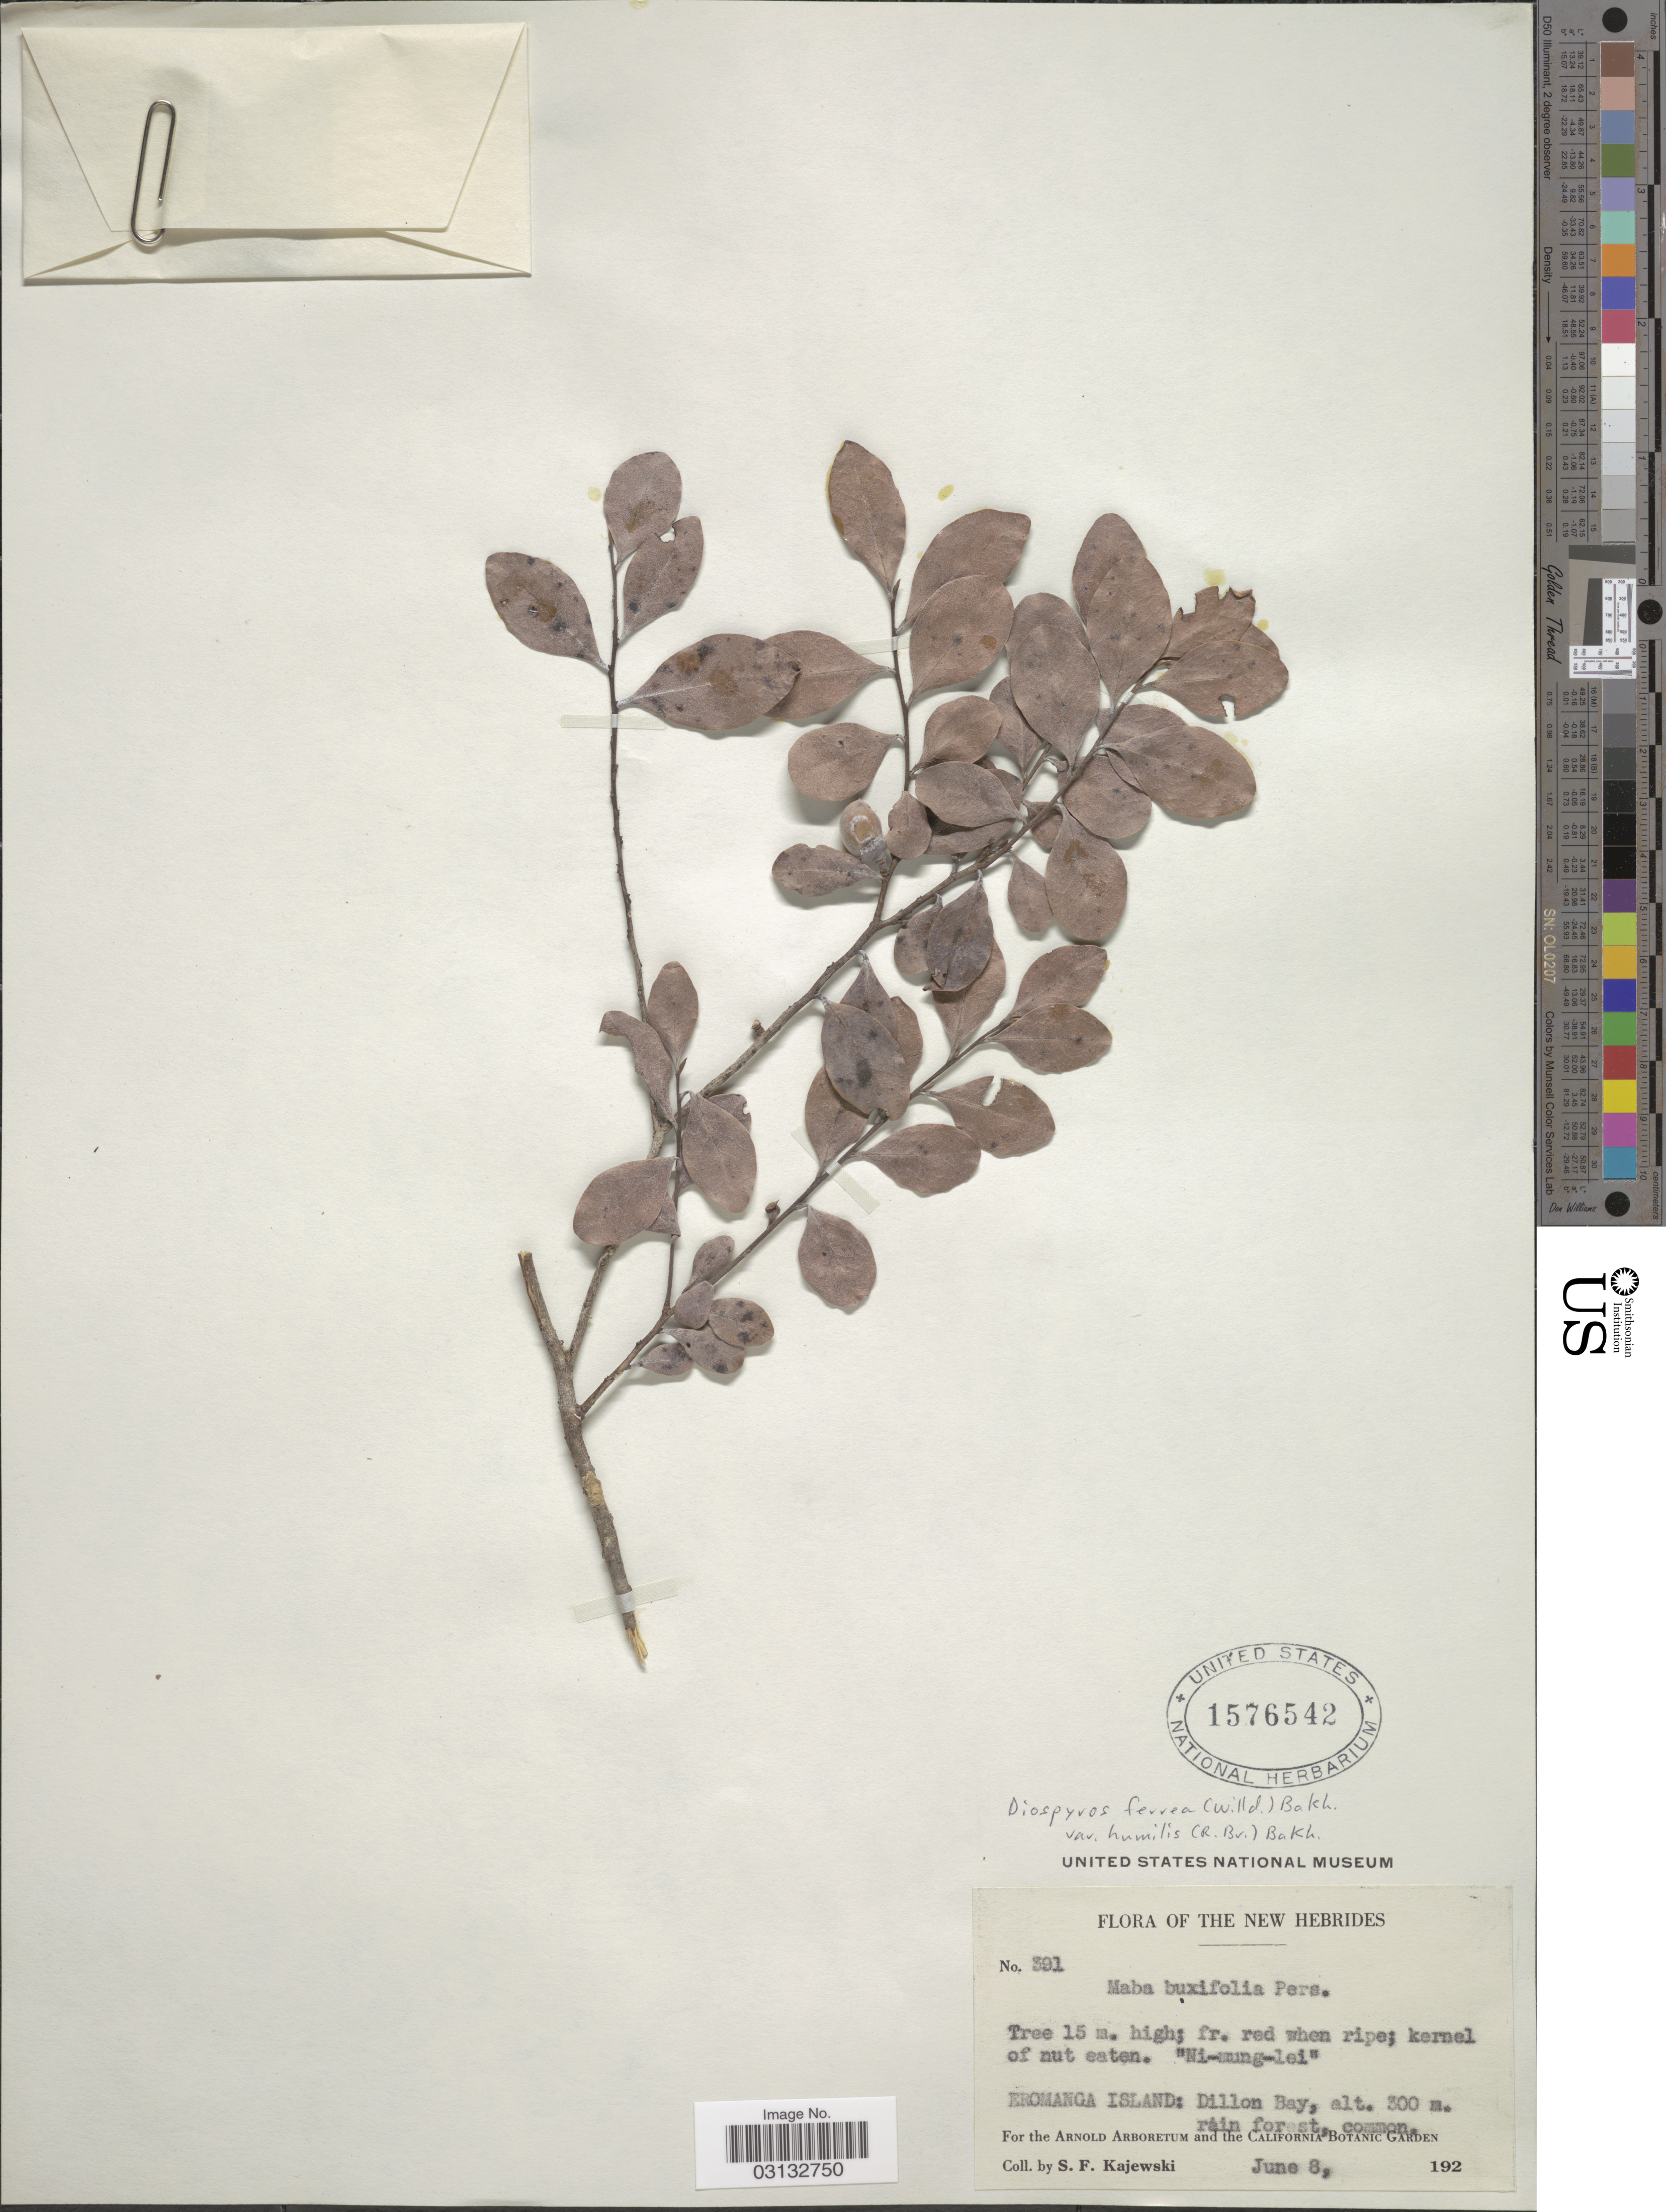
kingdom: Plantae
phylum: Tracheophyta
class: Magnoliopsida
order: Ericales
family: Ebenaceae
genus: Diospyros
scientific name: Diospyros ferrea var. humilis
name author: (R. Br.) Bakh.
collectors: S. Kajewski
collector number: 391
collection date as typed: June 8, 192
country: Vanuatu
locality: New Hebrides. Eromanga Island: Dillon Bay.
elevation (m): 300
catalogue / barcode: US 1576542